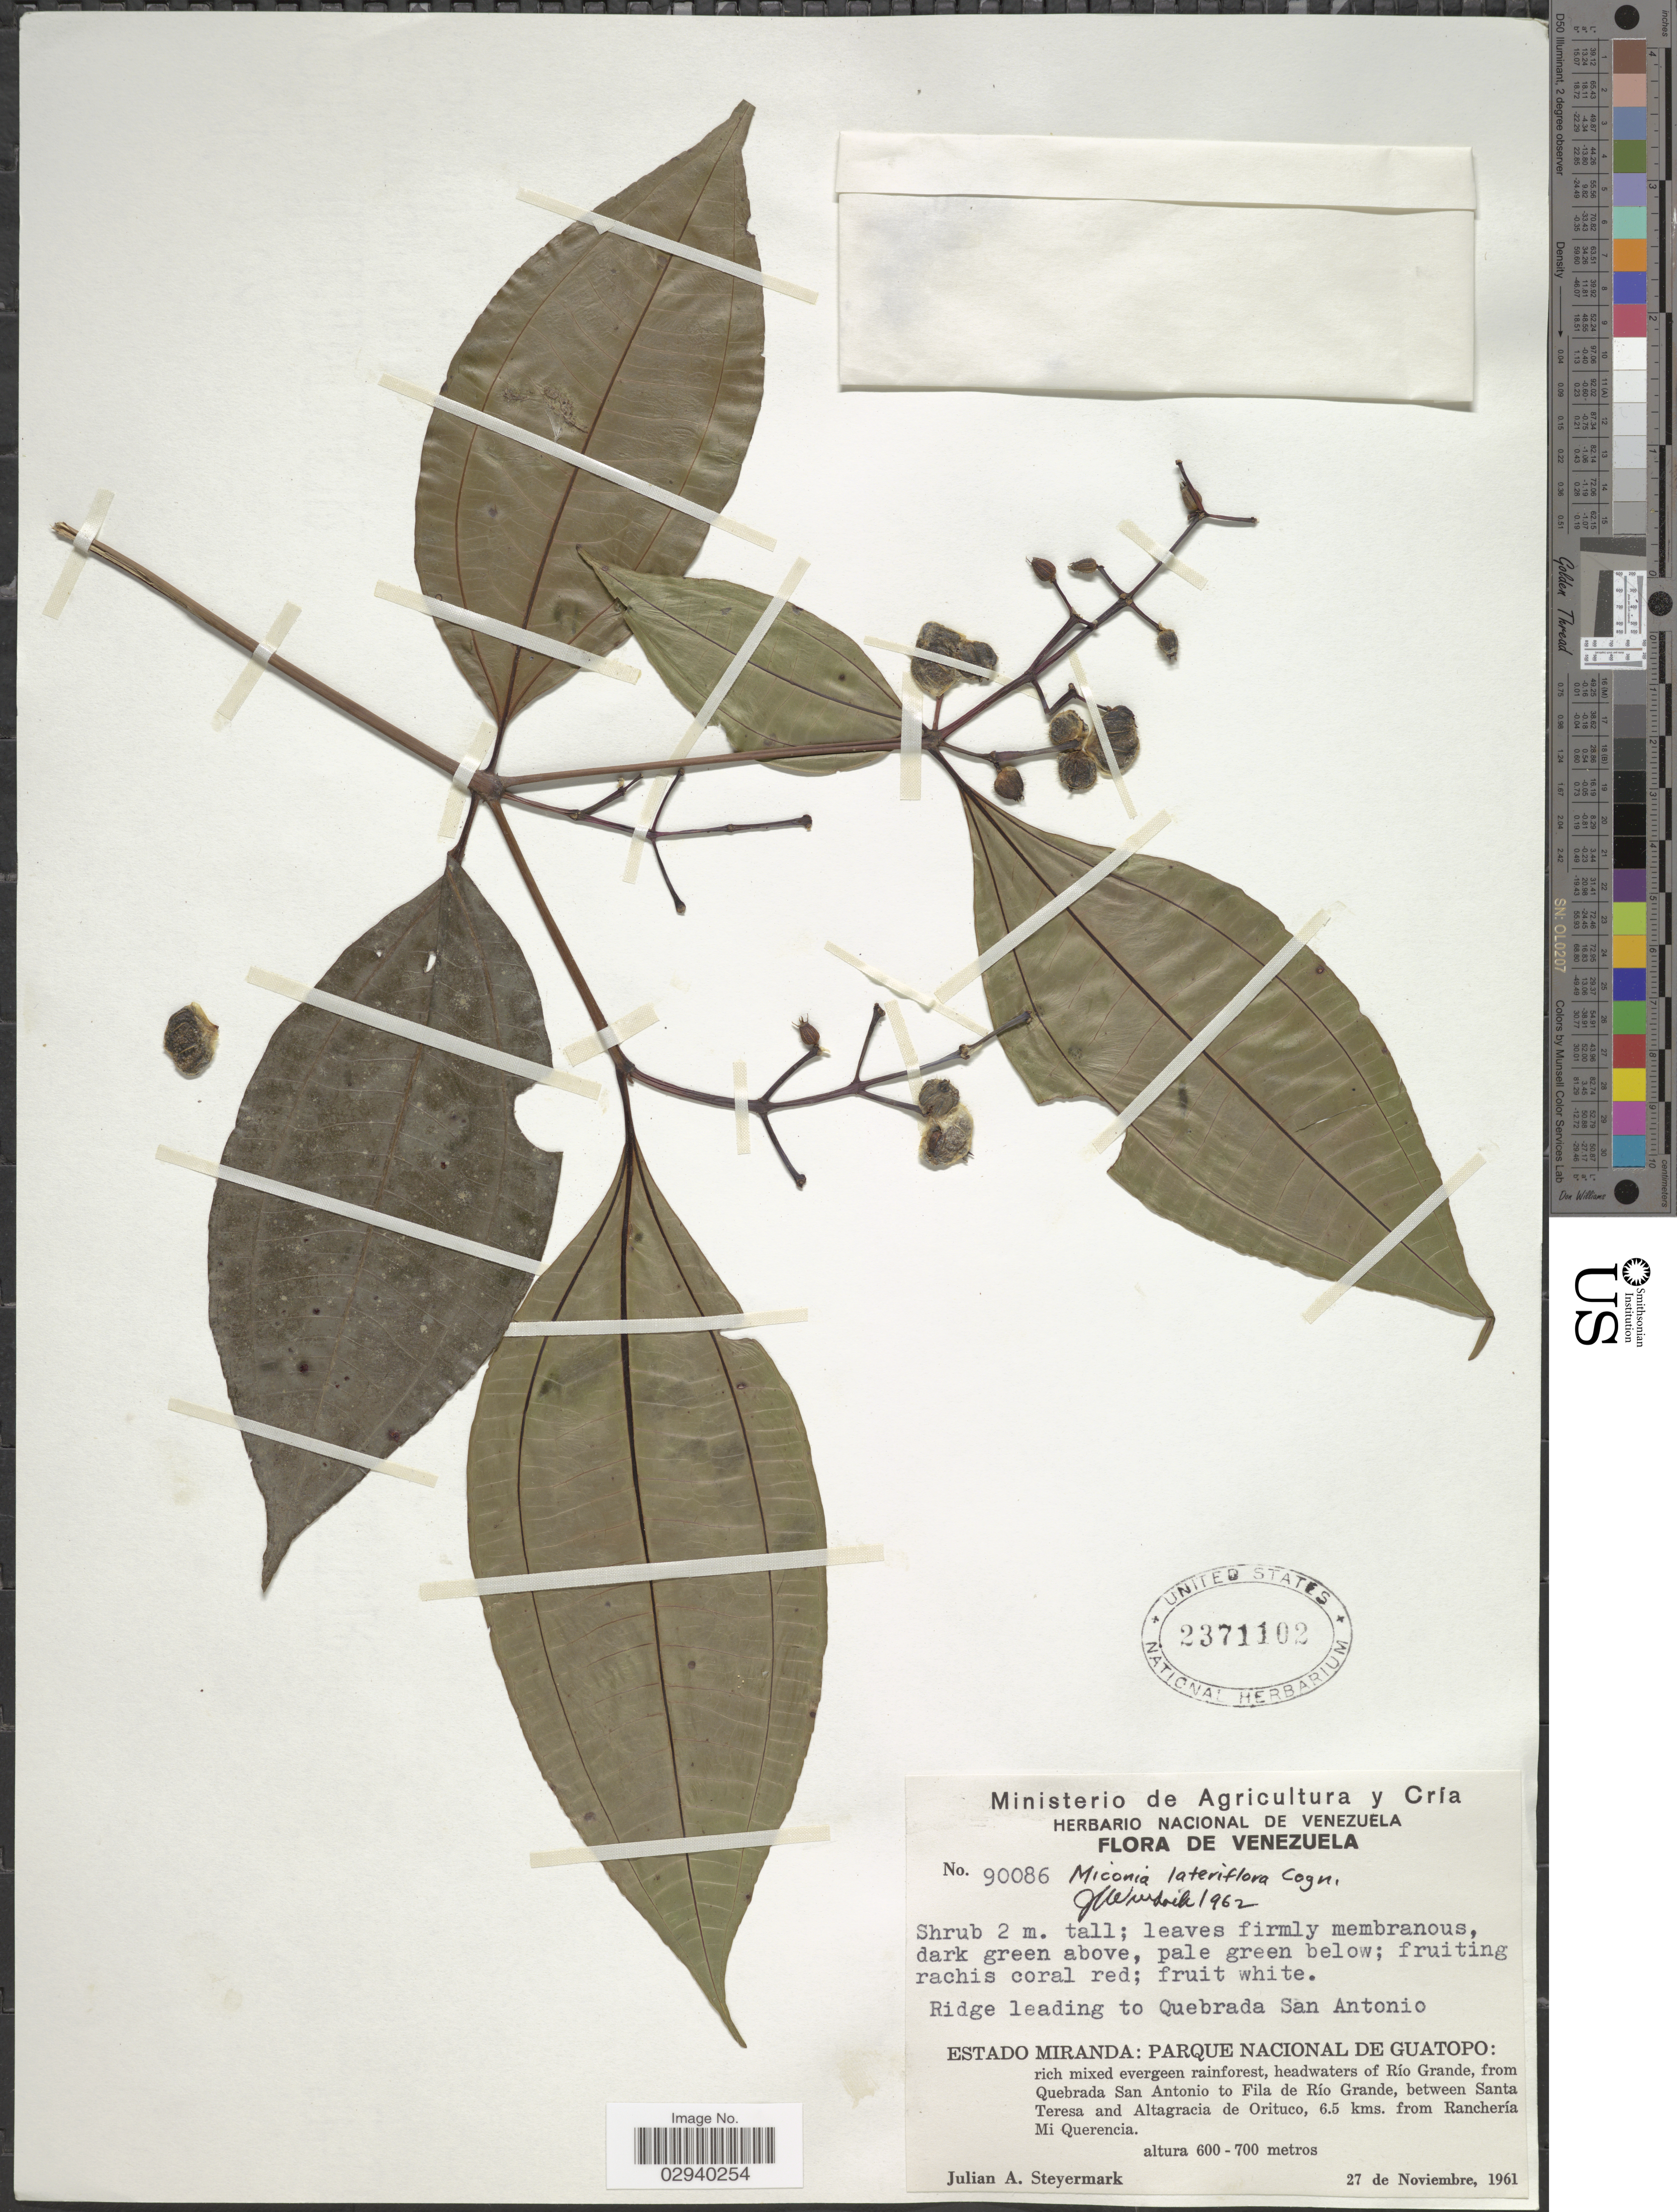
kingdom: Plantae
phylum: Tracheophyta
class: Magnoliopsida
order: Myrtales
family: Melastomataceae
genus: Miconia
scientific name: Miconia lateriflora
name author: Cogn.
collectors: J. Steyermark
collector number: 90086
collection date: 1961-11-27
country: Venezuela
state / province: Miranda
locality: Parque Nacional de Guatopo: rich mixed evergreen rainforest, headwaters of Río Grande, from Quebrada San Antonio to Fila de Río Grande, between Santa Teresa and Altagracia de Orituco, 6.5 kms. from Ranchería Mi Querencia.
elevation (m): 600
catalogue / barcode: US 2371102